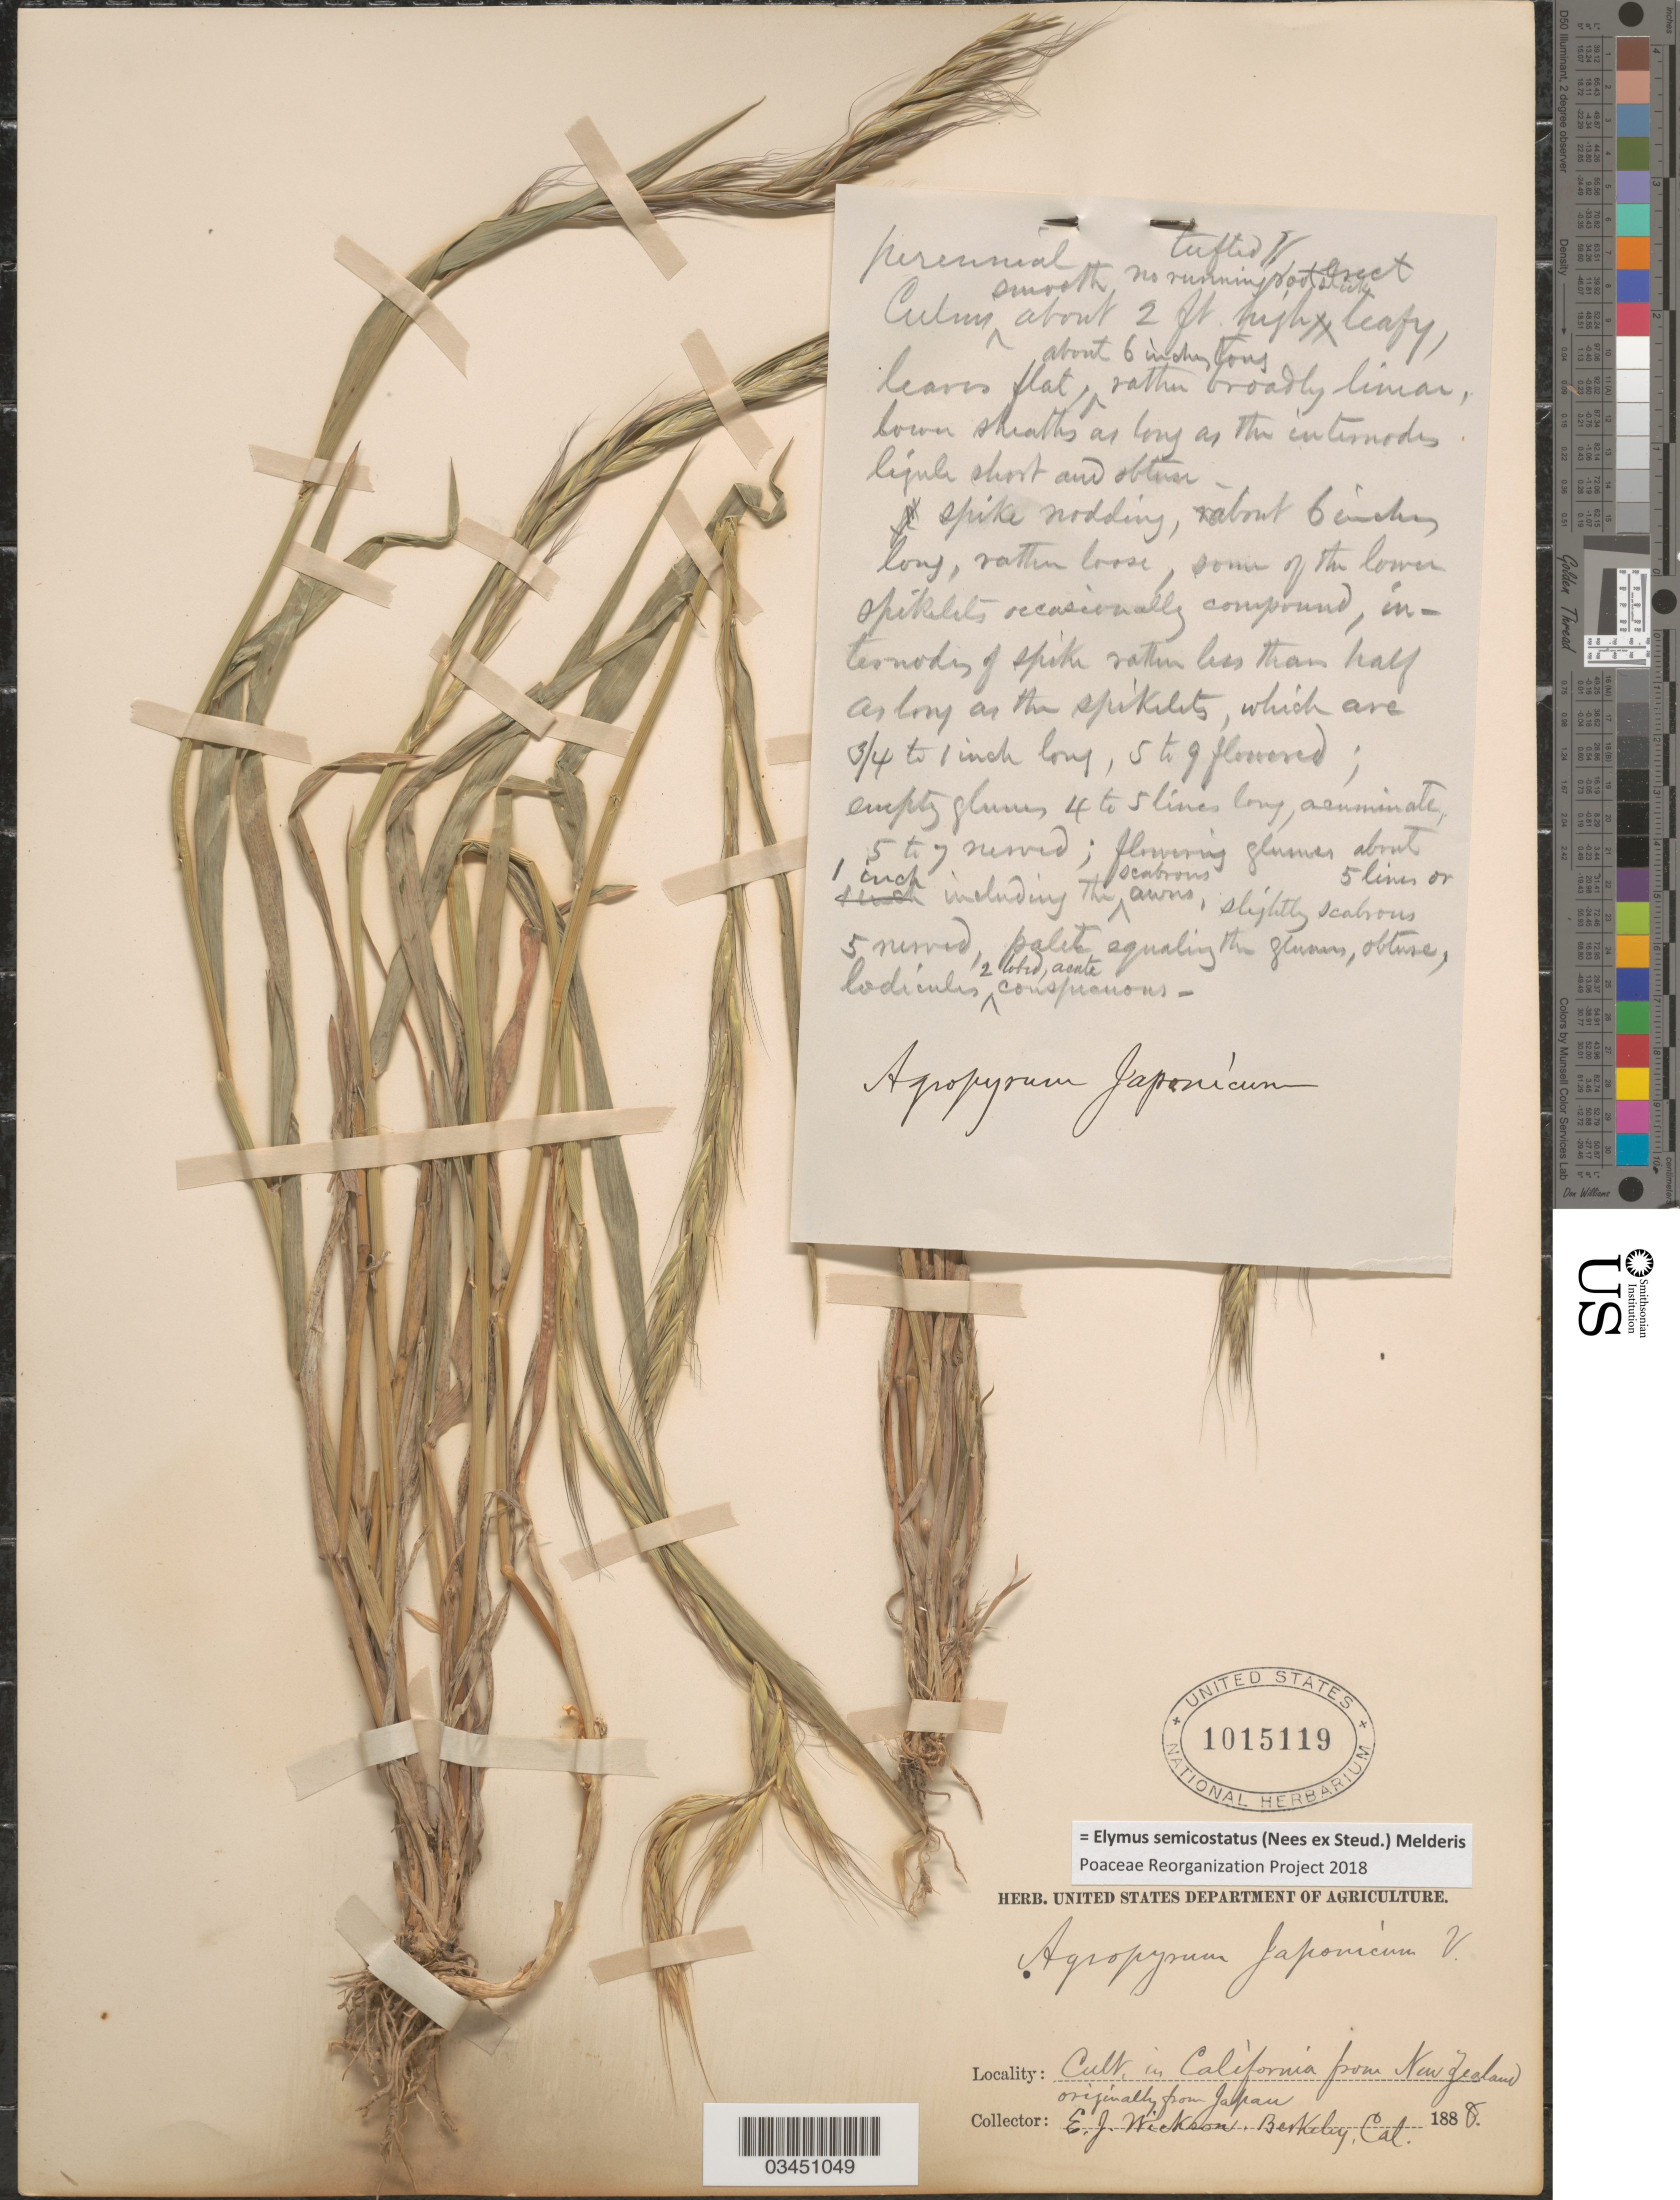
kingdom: Plantae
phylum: Tracheophyta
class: Liliopsida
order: Poales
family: Poaceae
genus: Elymus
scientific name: Elymus semicostatus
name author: (Nees ex Steud.) Melderis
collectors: E. Wickson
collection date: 1888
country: United States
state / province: California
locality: In California.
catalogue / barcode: US 1015119